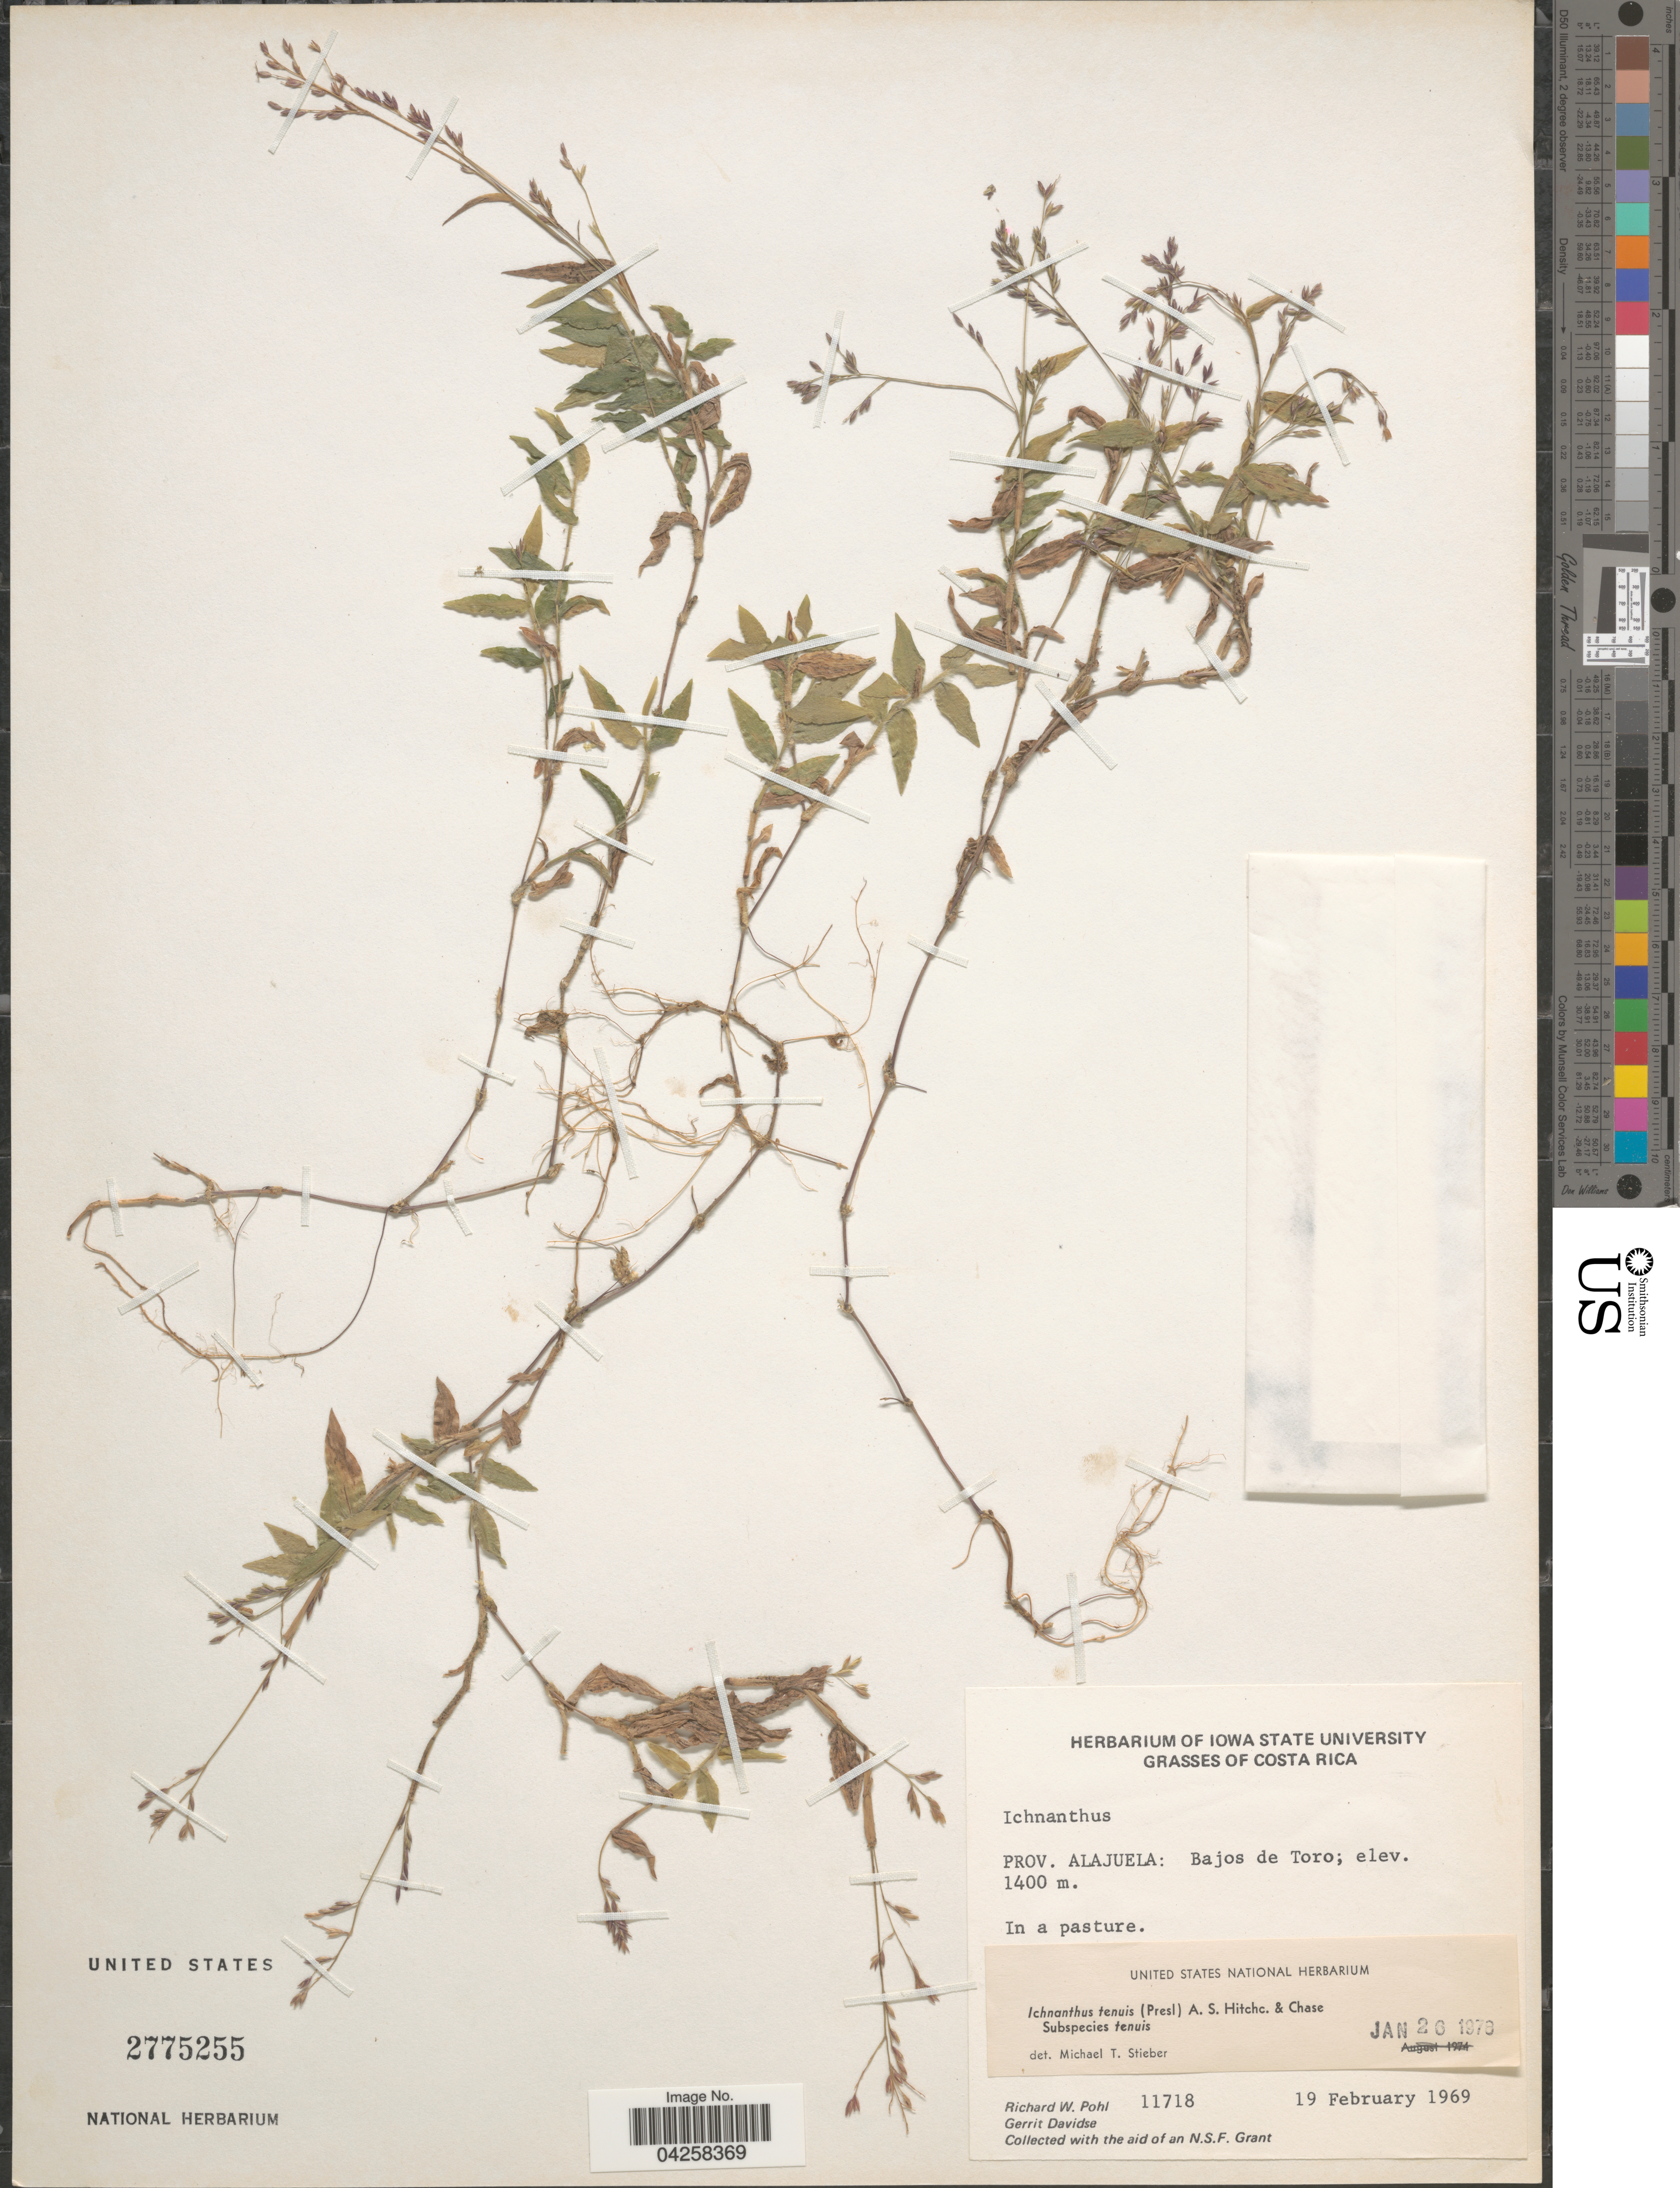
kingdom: Plantae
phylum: Tracheophyta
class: Liliopsida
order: Poales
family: Poaceae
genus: Ichnanthus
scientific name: Ichnanthus tenuis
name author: (J. Presl) Hitchc. & Chase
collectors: R. W. Pohl & G. Davidse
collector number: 11718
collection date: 1969-02-19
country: Costa Rica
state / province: Alajuela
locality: Bajos de Toro.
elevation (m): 1400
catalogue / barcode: US 2775255